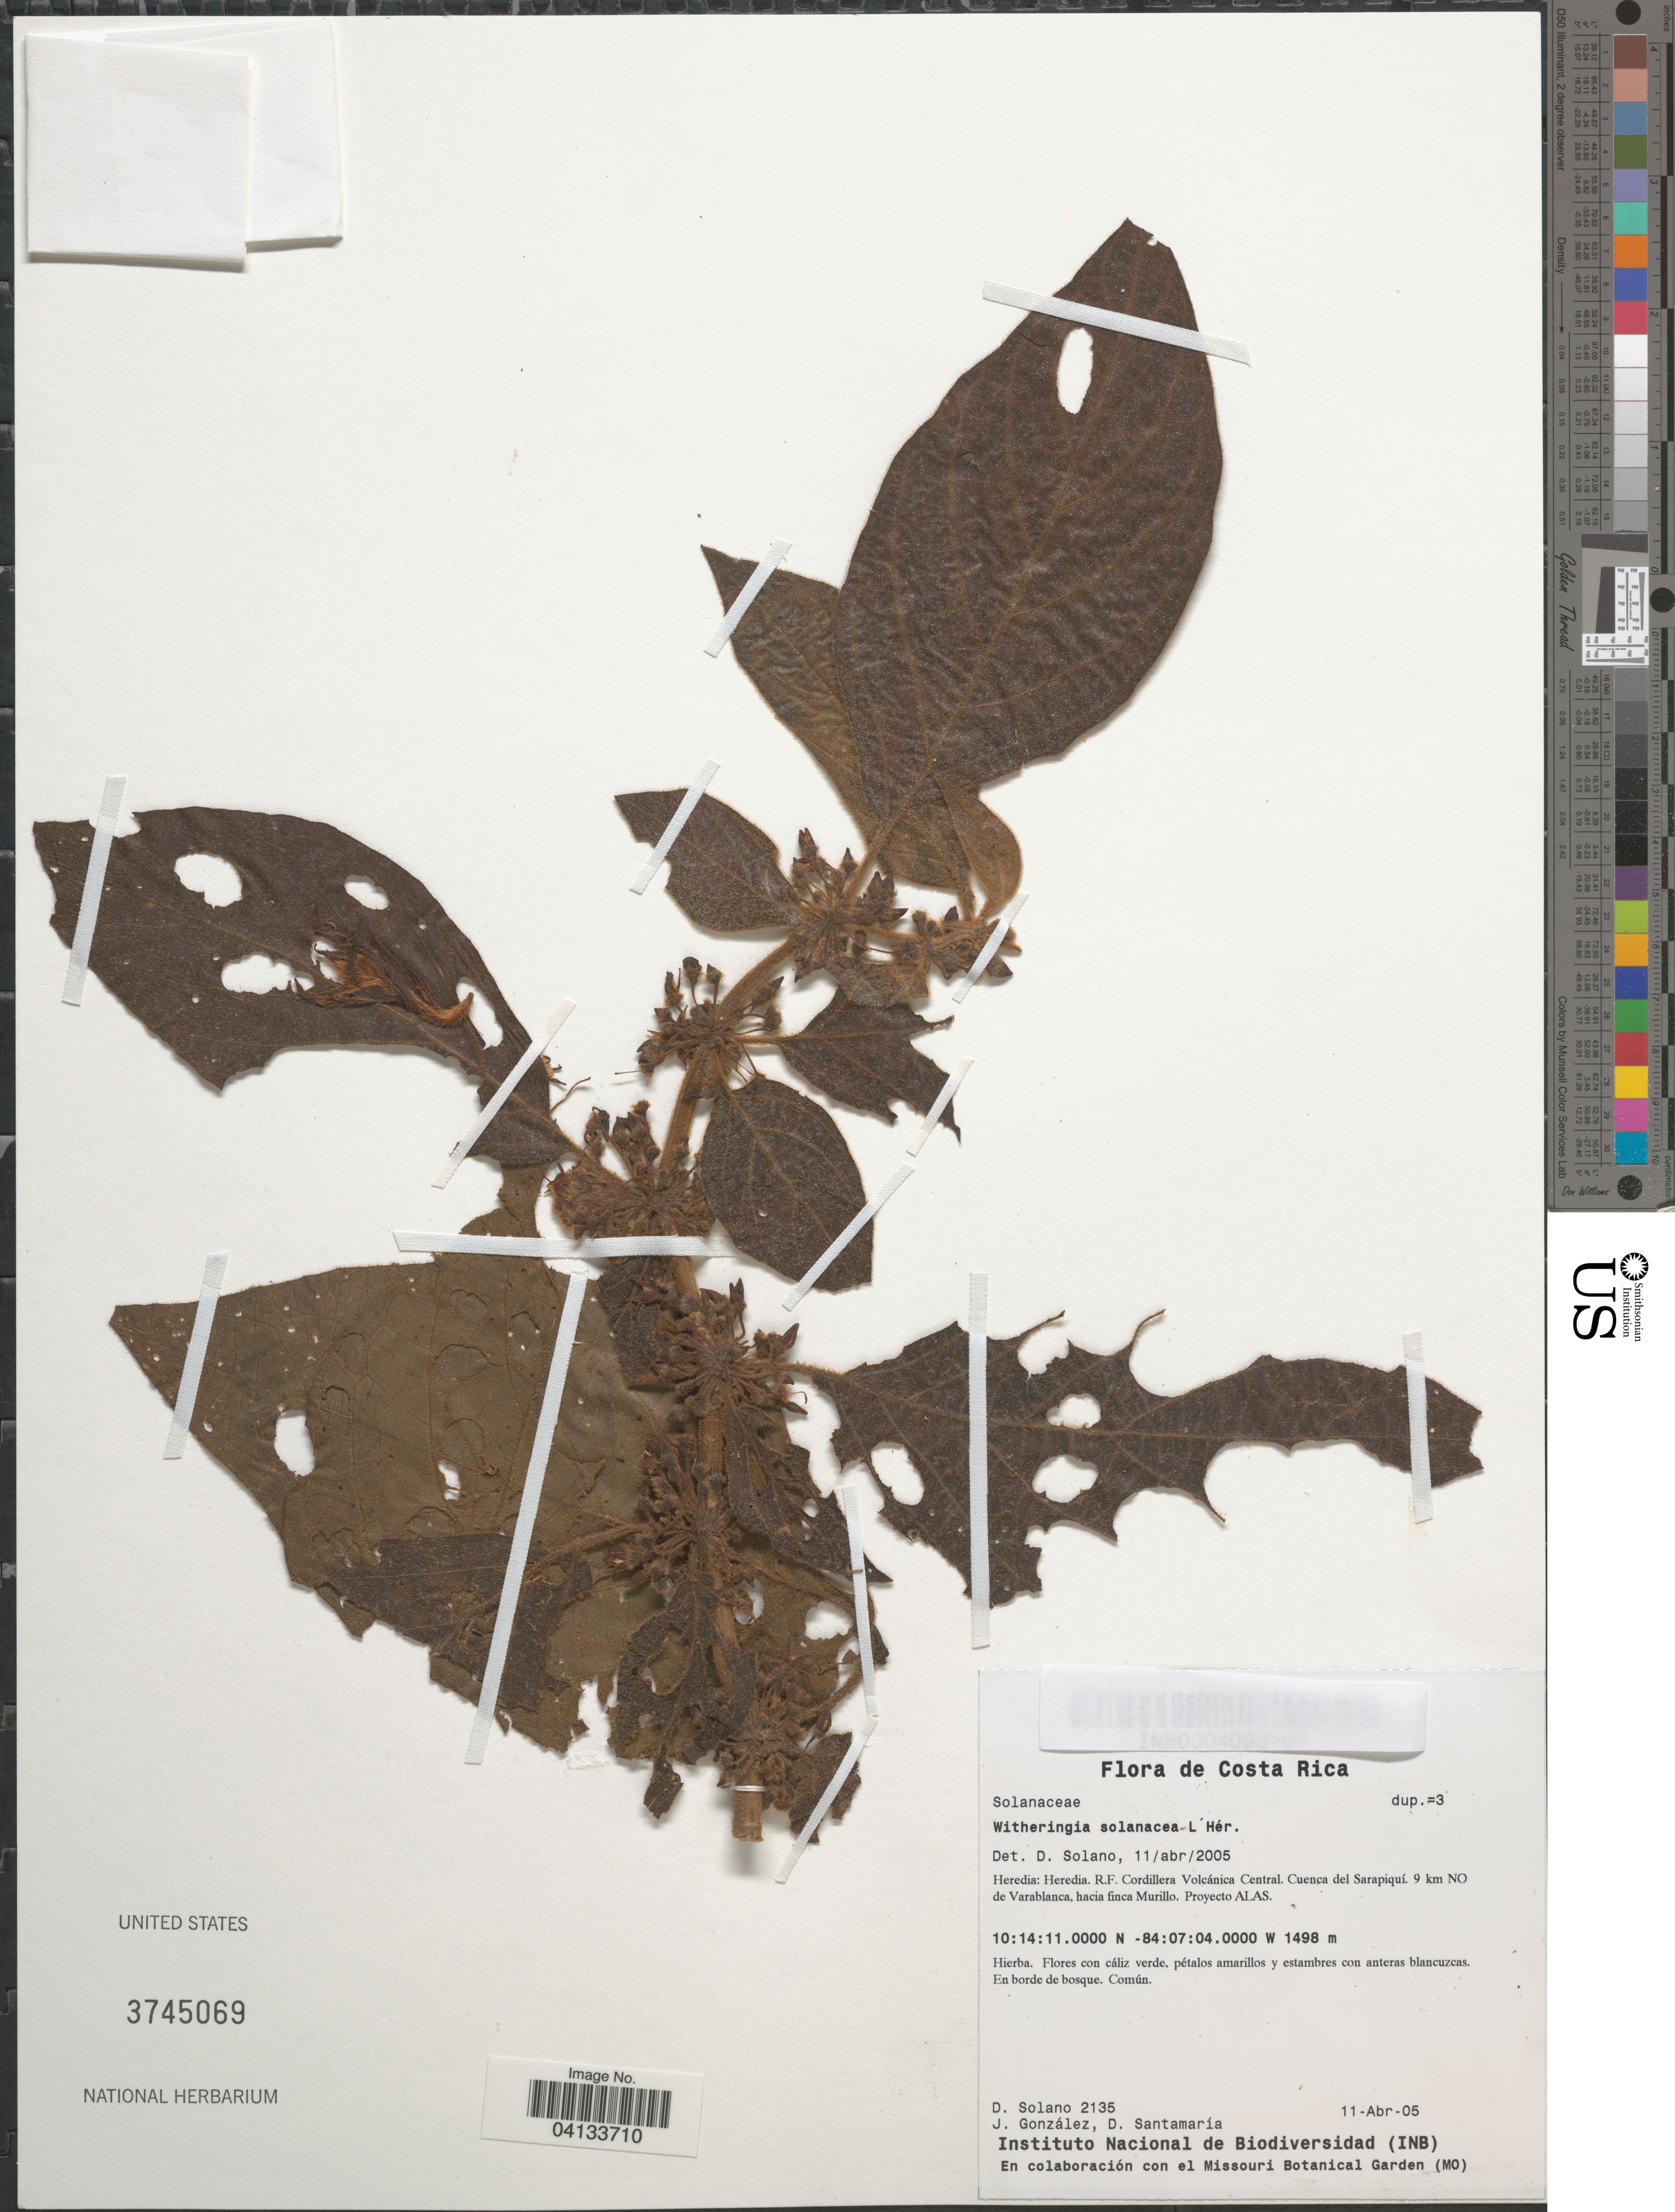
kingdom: Plantae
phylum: Tracheophyta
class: Magnoliopsida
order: Solanales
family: Solanaceae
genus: Witheringia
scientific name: Witheringia solanacea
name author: L'Hér.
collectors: D. Solano, J. Gonzalez & D. Santamaria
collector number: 2135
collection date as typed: Transcribed d/m/y: 11/4/5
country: Costa Rica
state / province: Heredia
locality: R.F. Cordillera Volcánica Central. Cuenca del Sarapiquí. 9 km NO de Varablanca, hacia finca Murillo. Proyecto ALAS.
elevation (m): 1498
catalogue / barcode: US 3745069